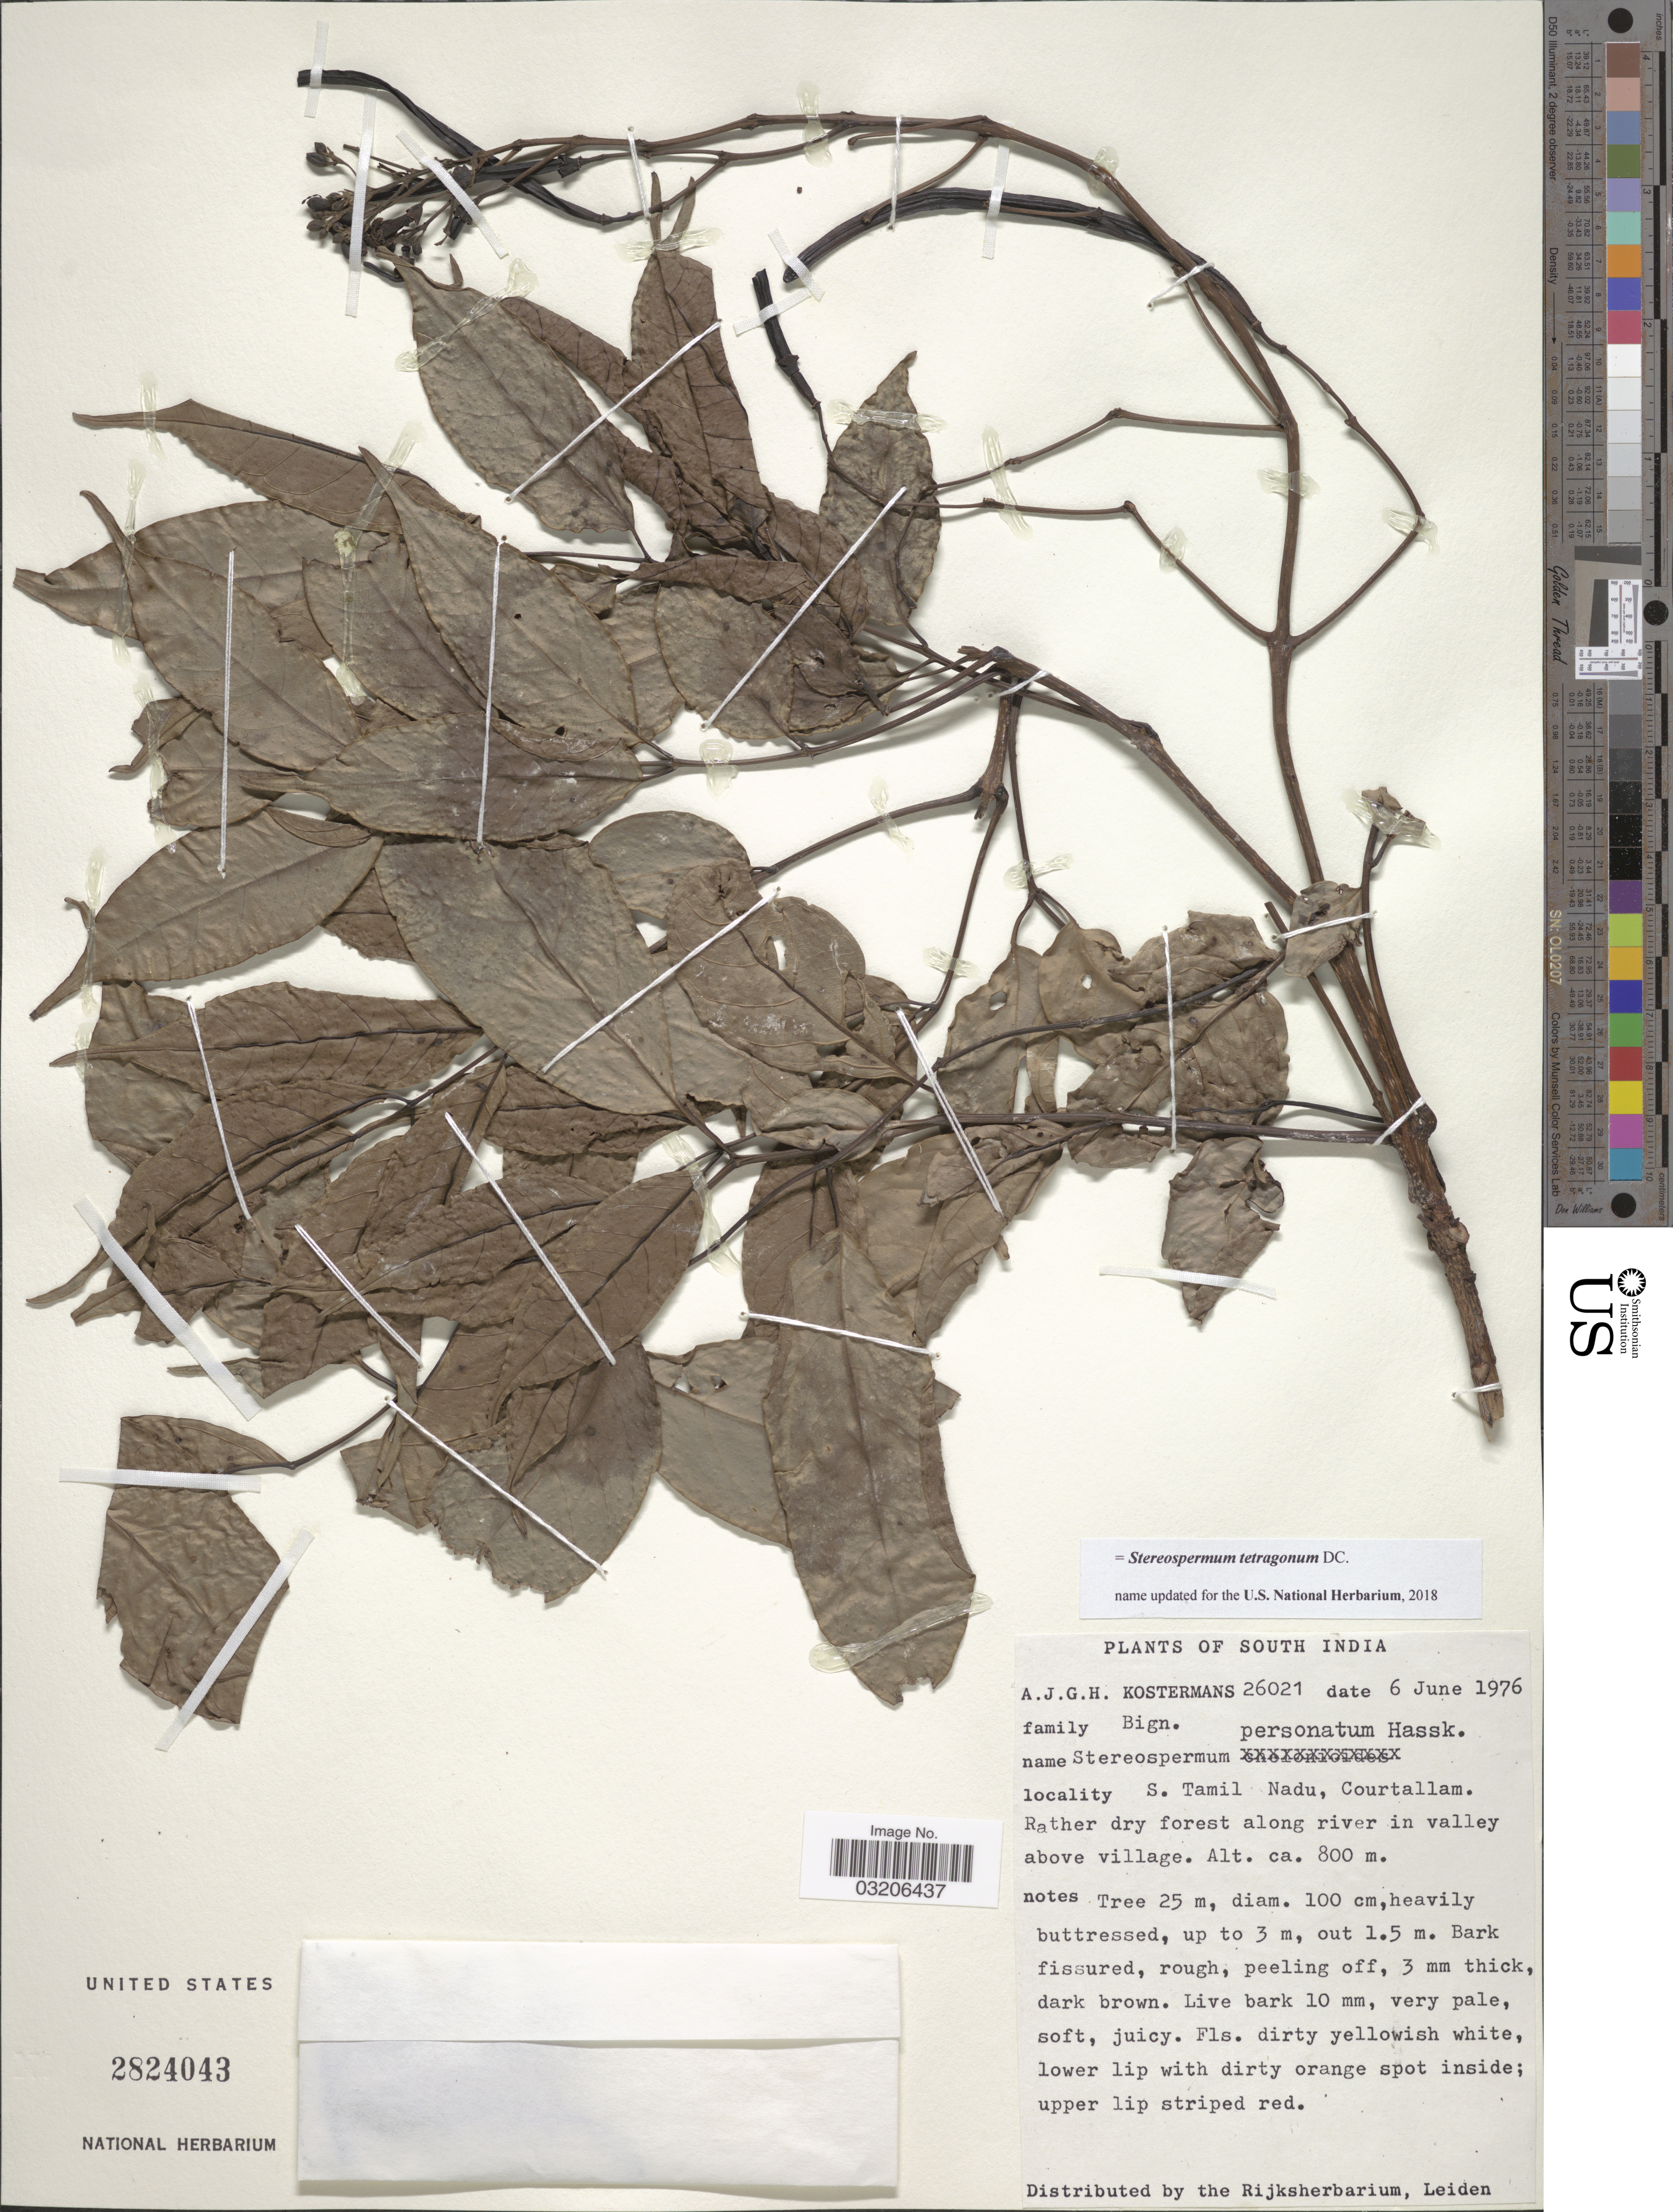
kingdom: Plantae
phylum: Tracheophyta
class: Magnoliopsida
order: Lamiales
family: Bignoniaceae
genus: Stereospermum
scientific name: Stereospermum tetragonum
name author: DC.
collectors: A. J. G. Kostermans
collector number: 26021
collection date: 1976-06-06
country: India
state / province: Tamil Nadu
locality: S. Tamil Nadu, Courtallam.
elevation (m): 800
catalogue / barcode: US 2824043